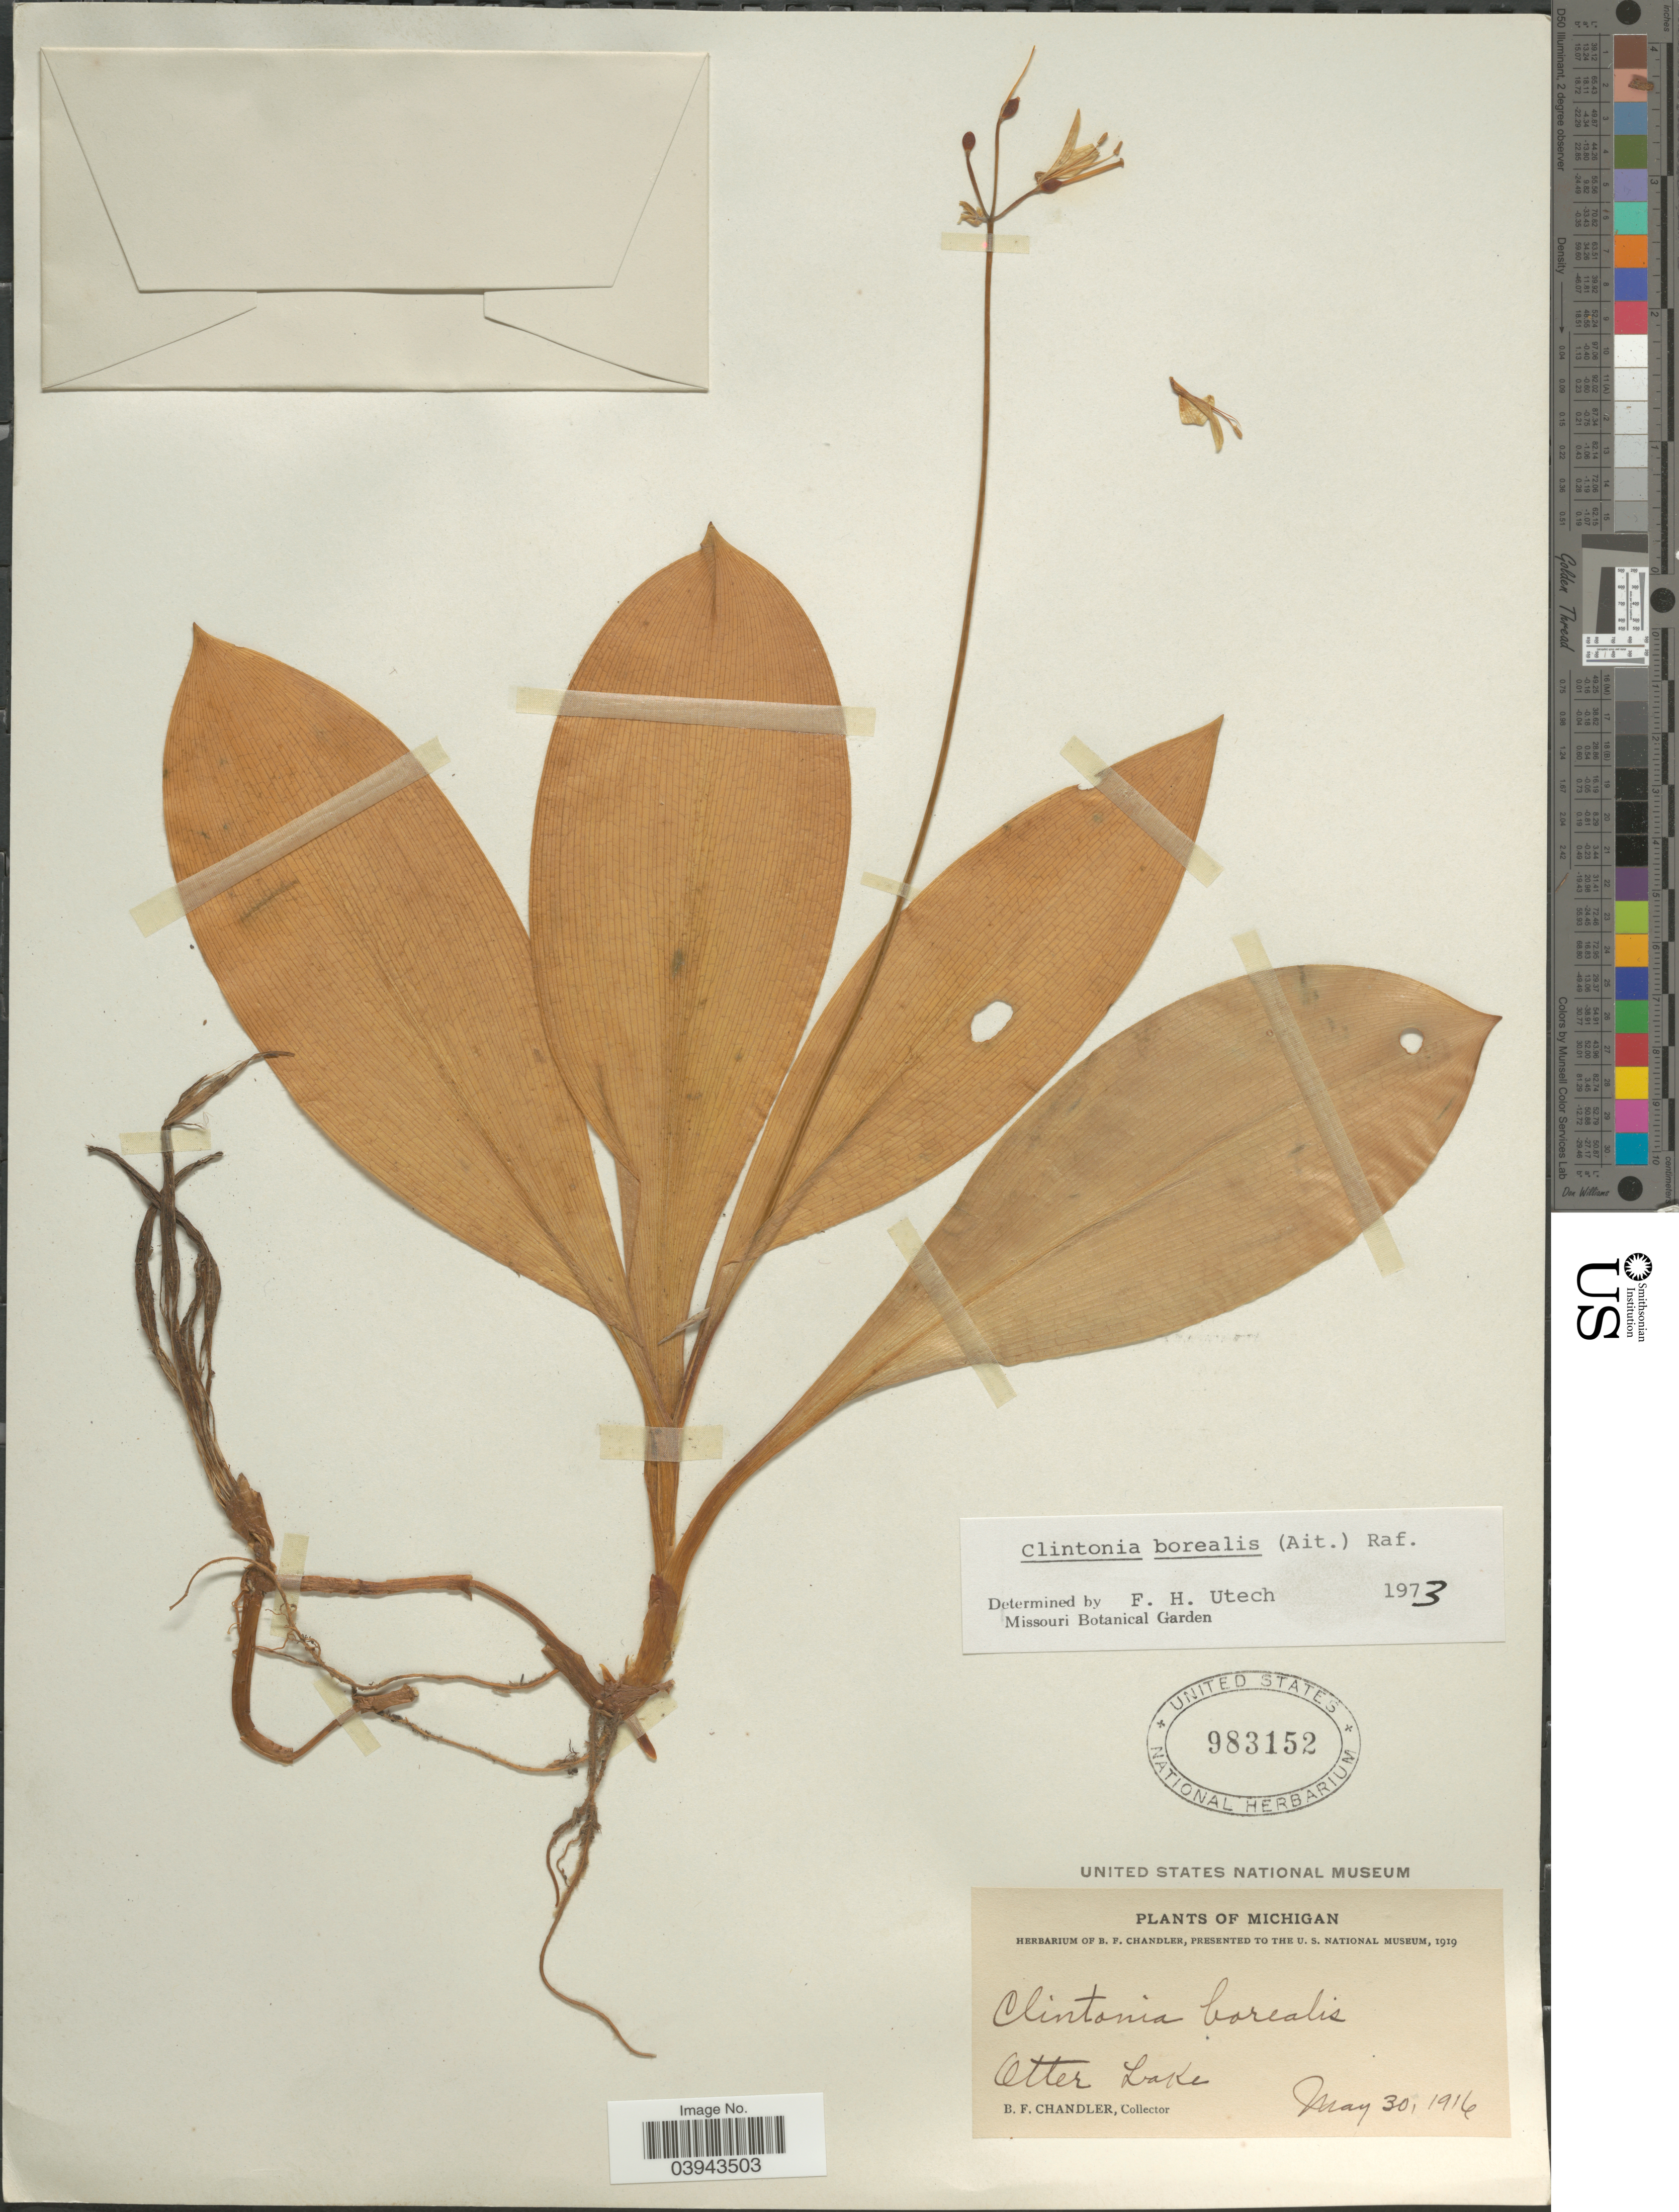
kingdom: Plantae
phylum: Tracheophyta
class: Liliopsida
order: Liliales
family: Liliaceae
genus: Clintonia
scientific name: Clintonia borealis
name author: (Aiton) Raf.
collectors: B. F. Chandler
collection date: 1916-05-30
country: United States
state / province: Michigan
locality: Otter Lake.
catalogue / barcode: US 983152